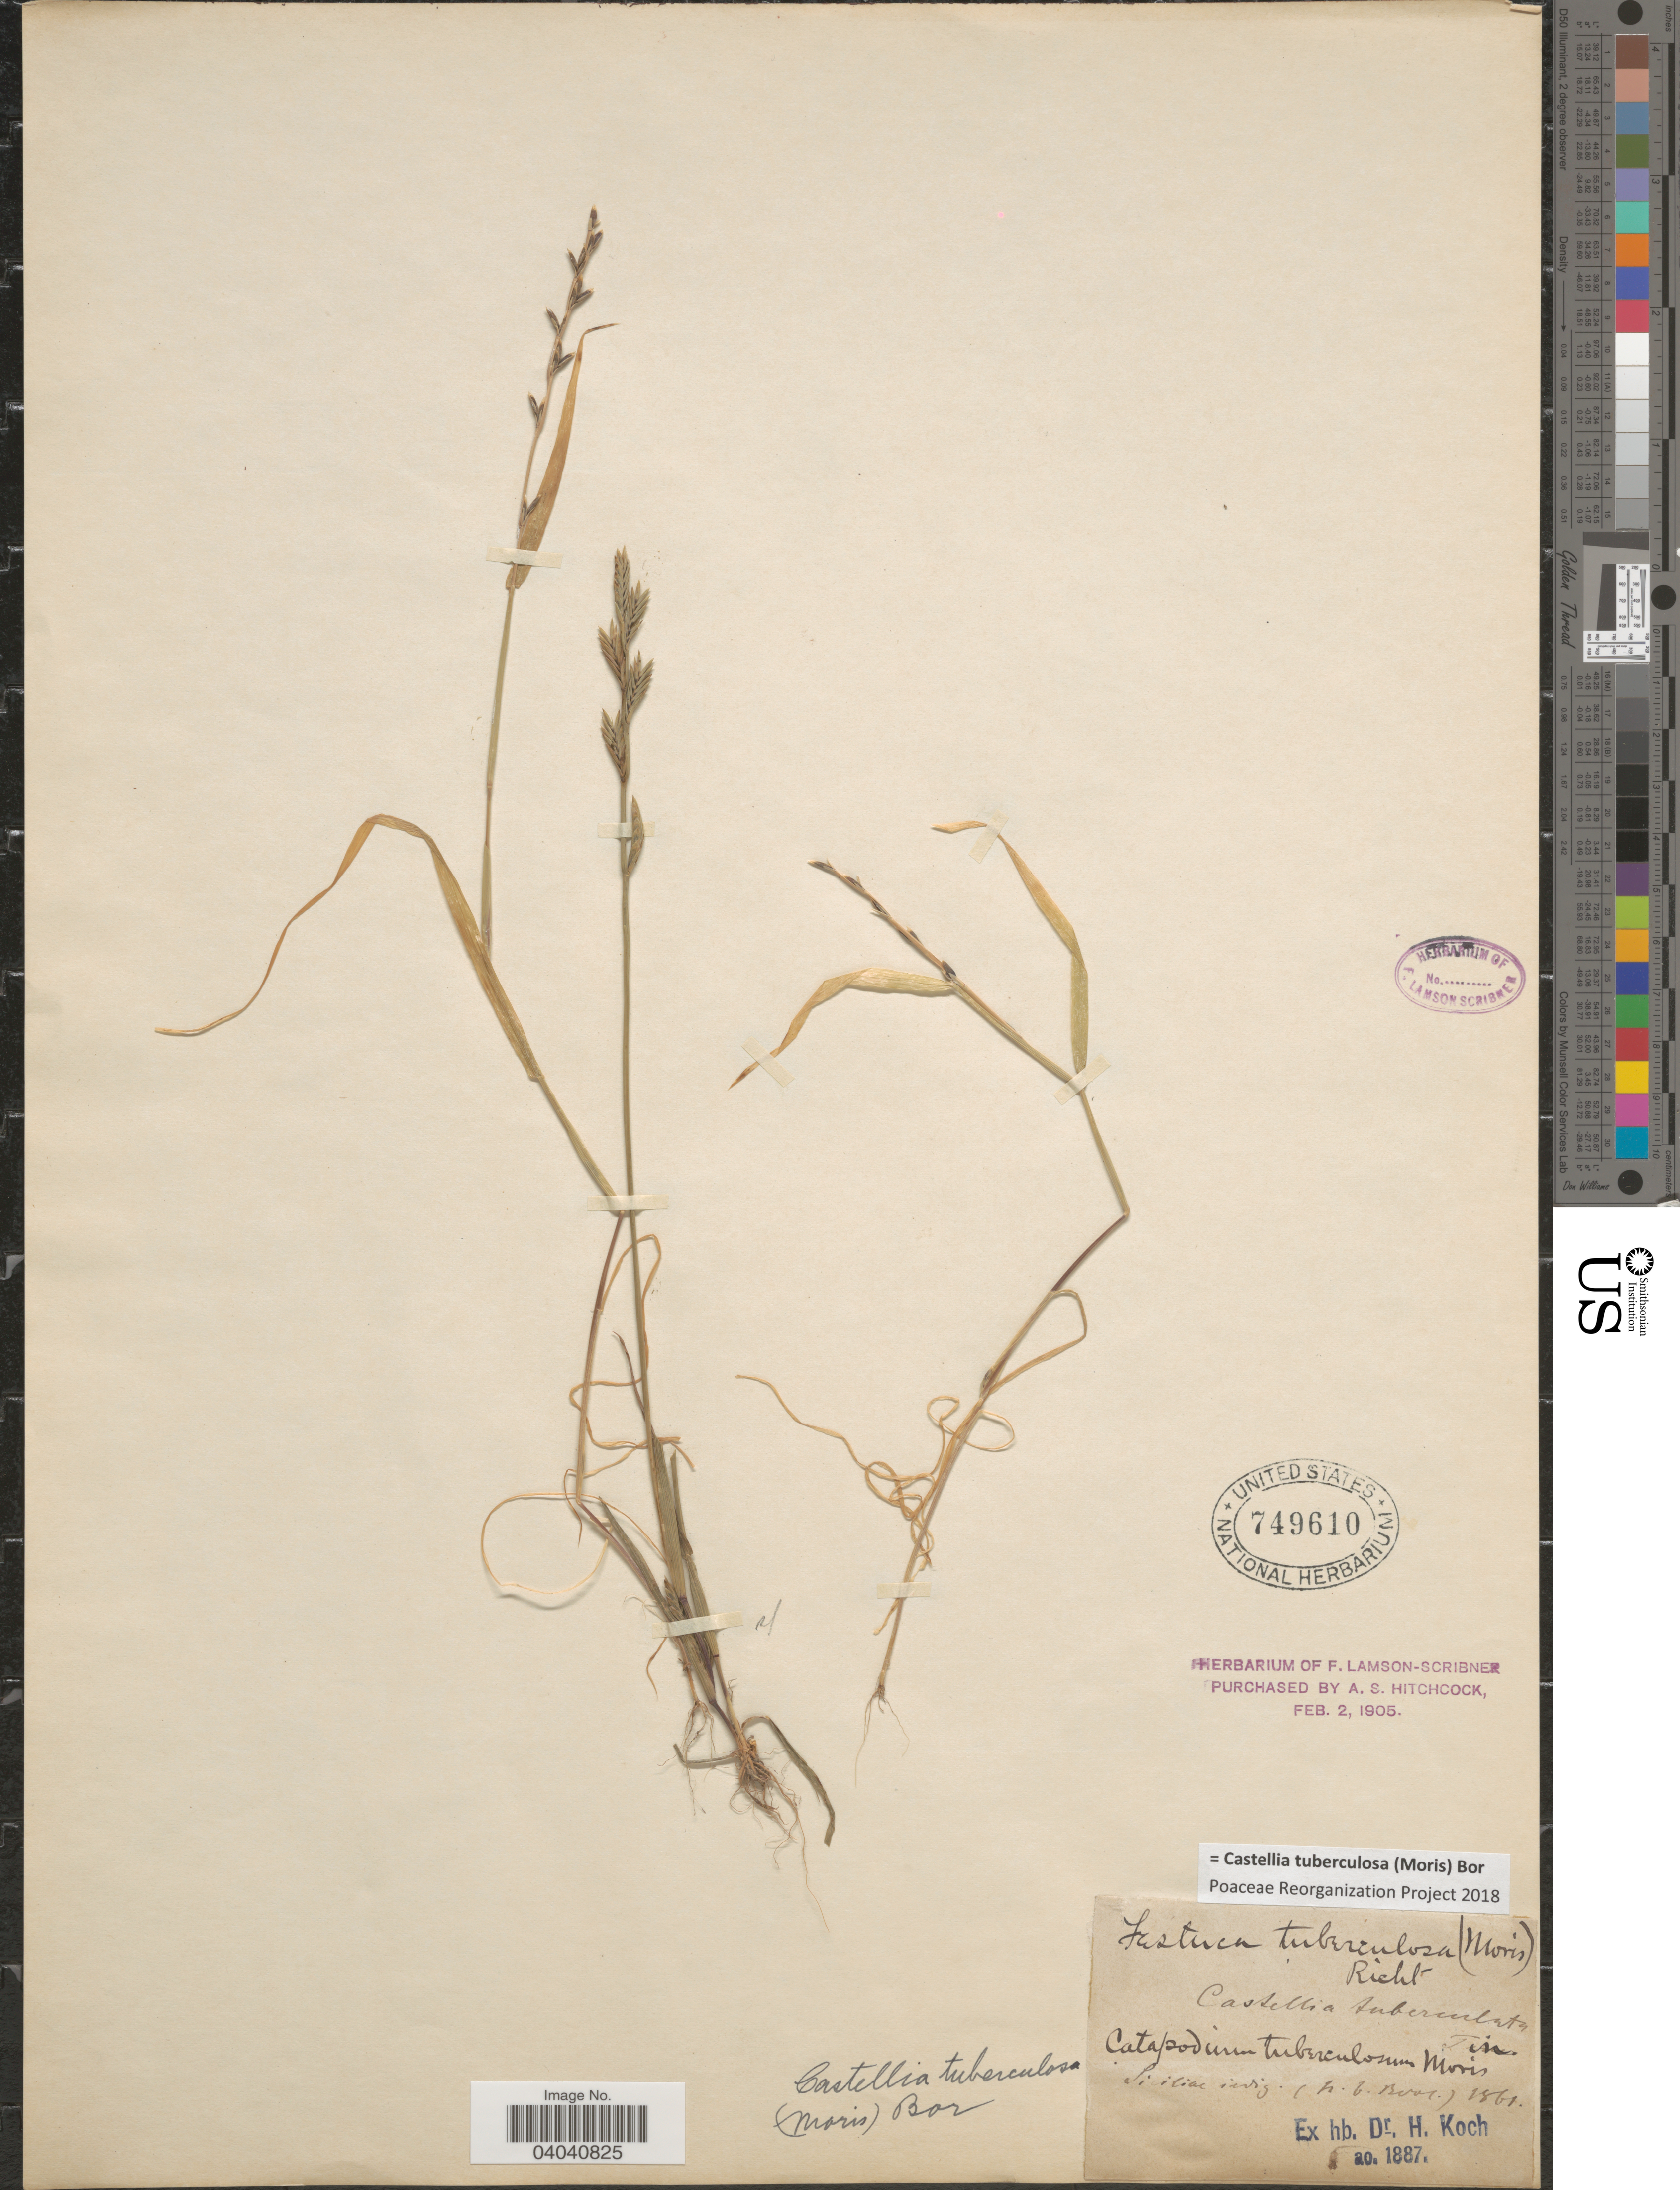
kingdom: Plantae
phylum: Tracheophyta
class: Liliopsida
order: Poales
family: Poaceae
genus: Castellia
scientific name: Castellia tuberculosa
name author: (Moris) Bor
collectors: Ex herb. H. Koch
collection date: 1887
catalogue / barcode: US 749610